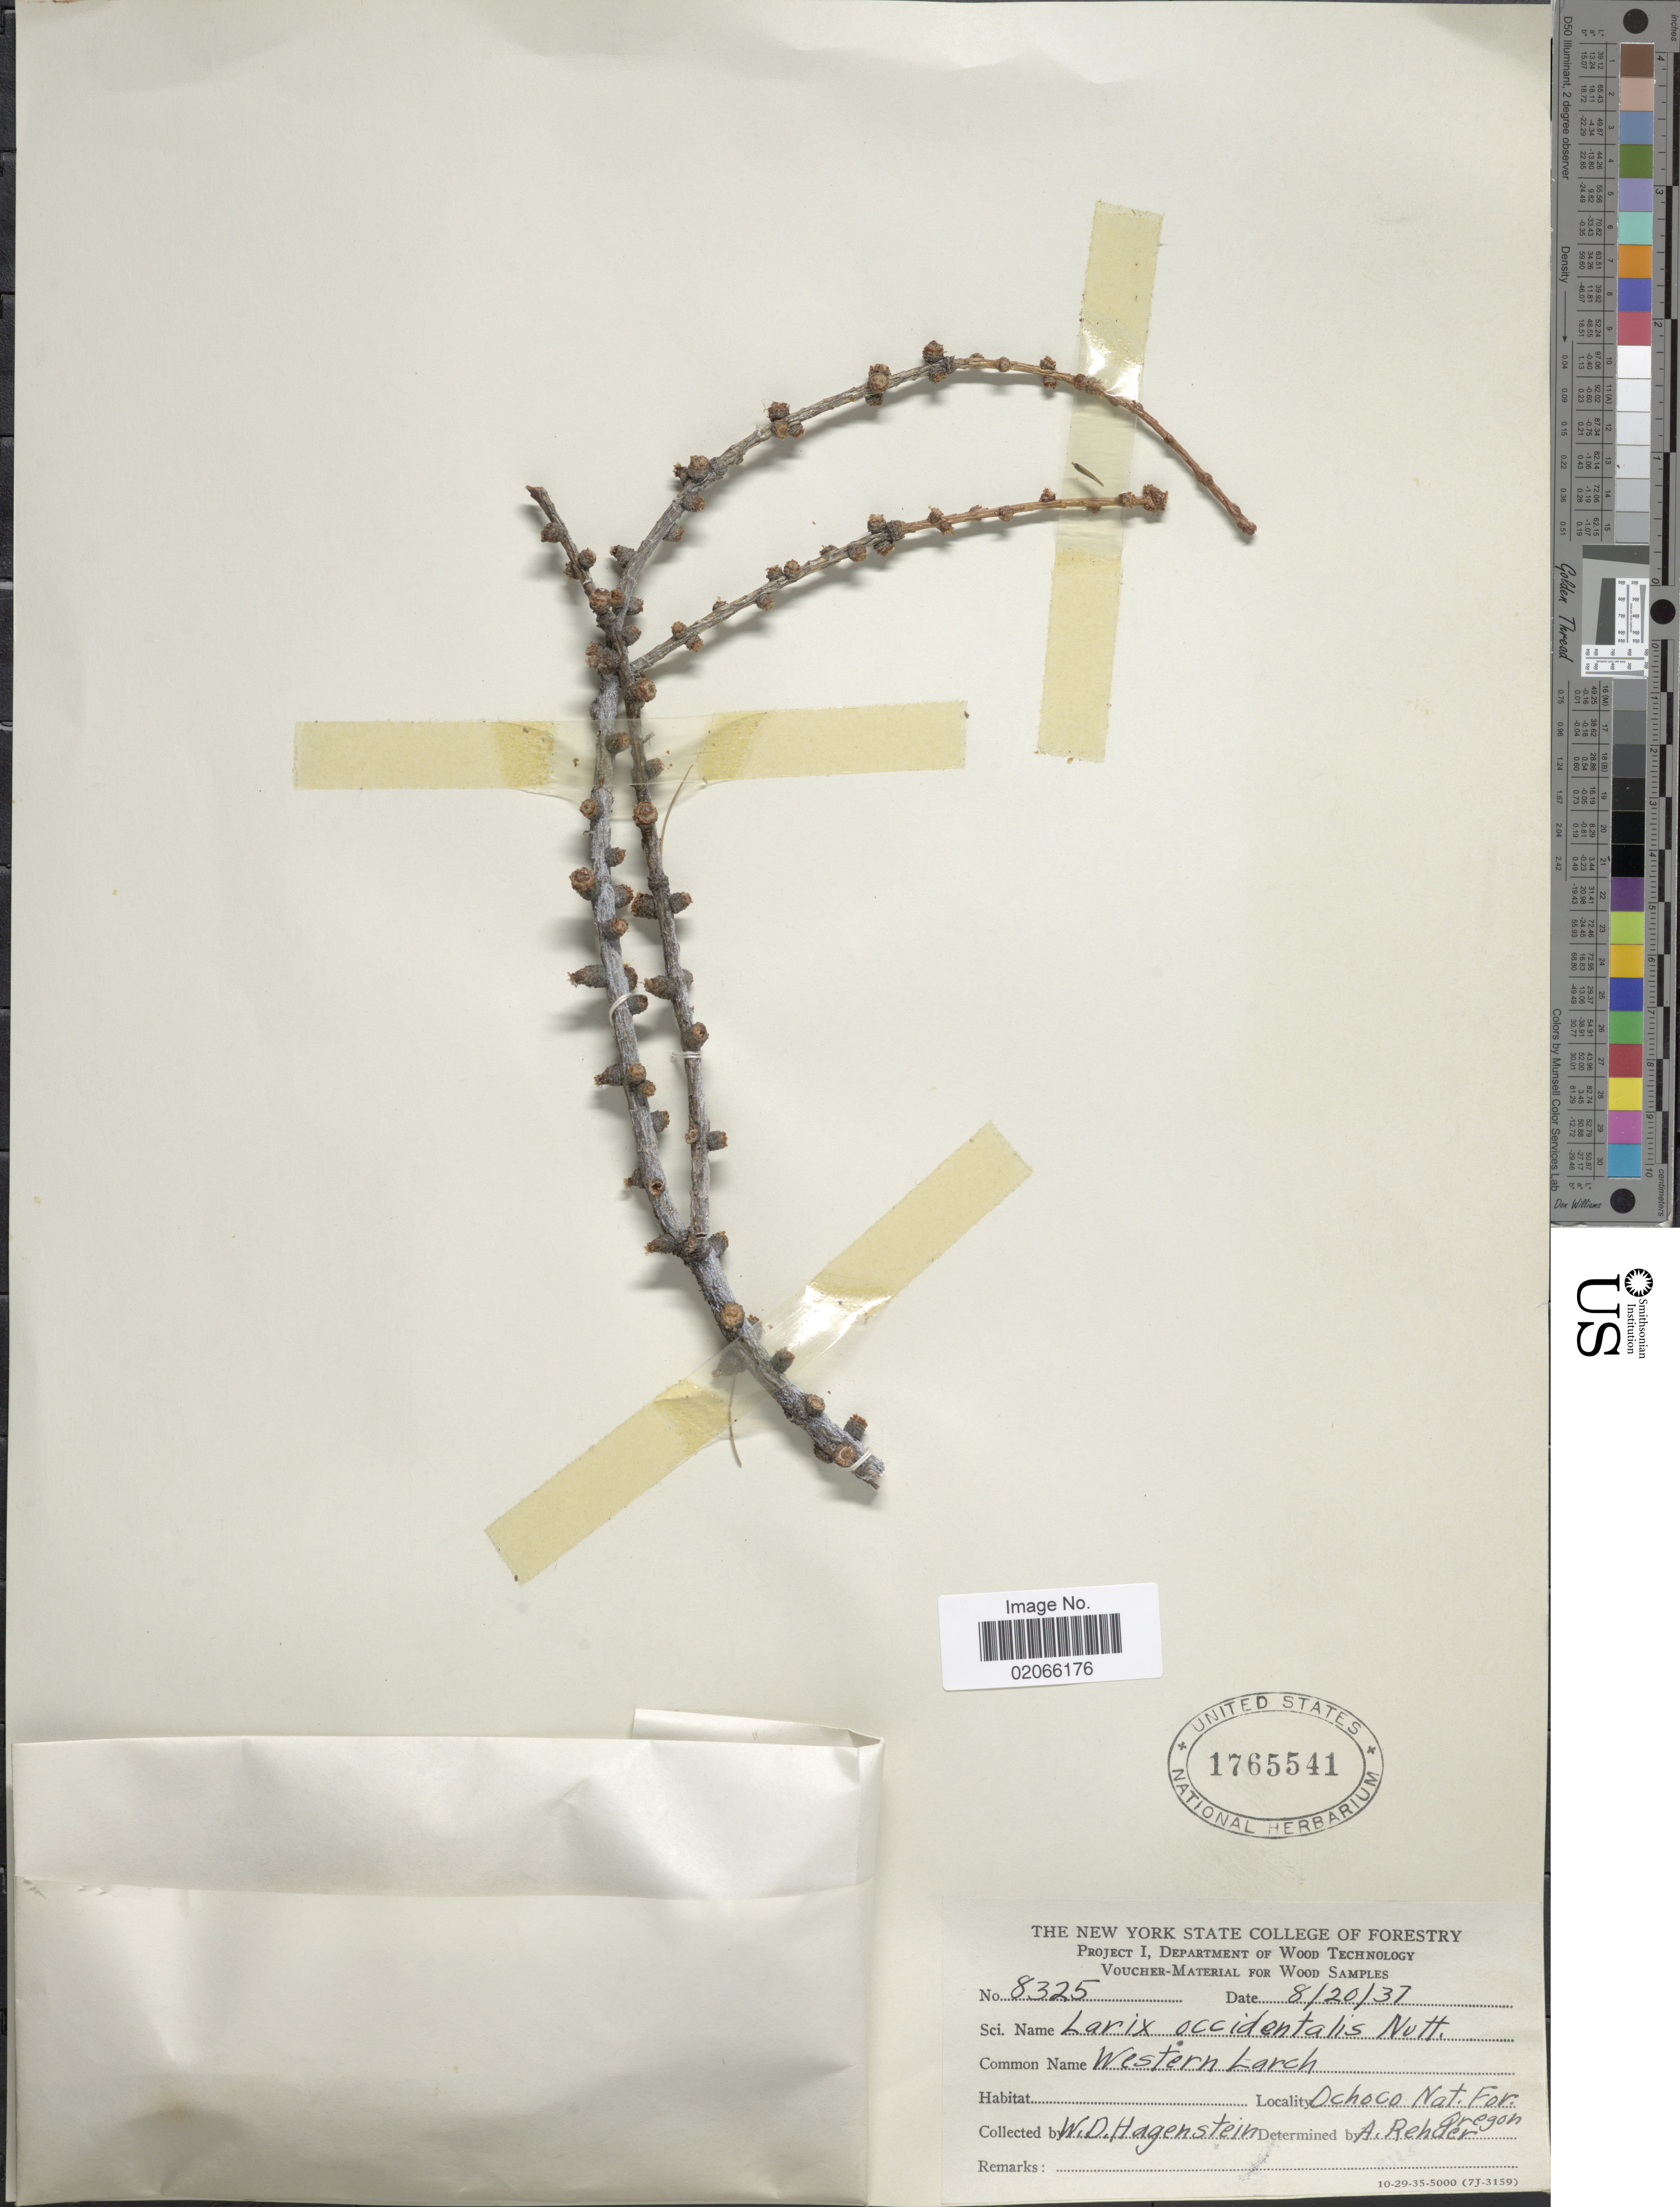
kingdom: Plantae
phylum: Tracheophyta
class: Pinopsida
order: Pinales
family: Pinaceae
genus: Larix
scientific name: Larix occidentalis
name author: Nutt.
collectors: W. Hagenstein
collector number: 8325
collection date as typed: Transcribed d/m/y: 20/8/37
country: United States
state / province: Oregon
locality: Ochoc Nat. For. Oregon.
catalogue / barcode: US 1765541